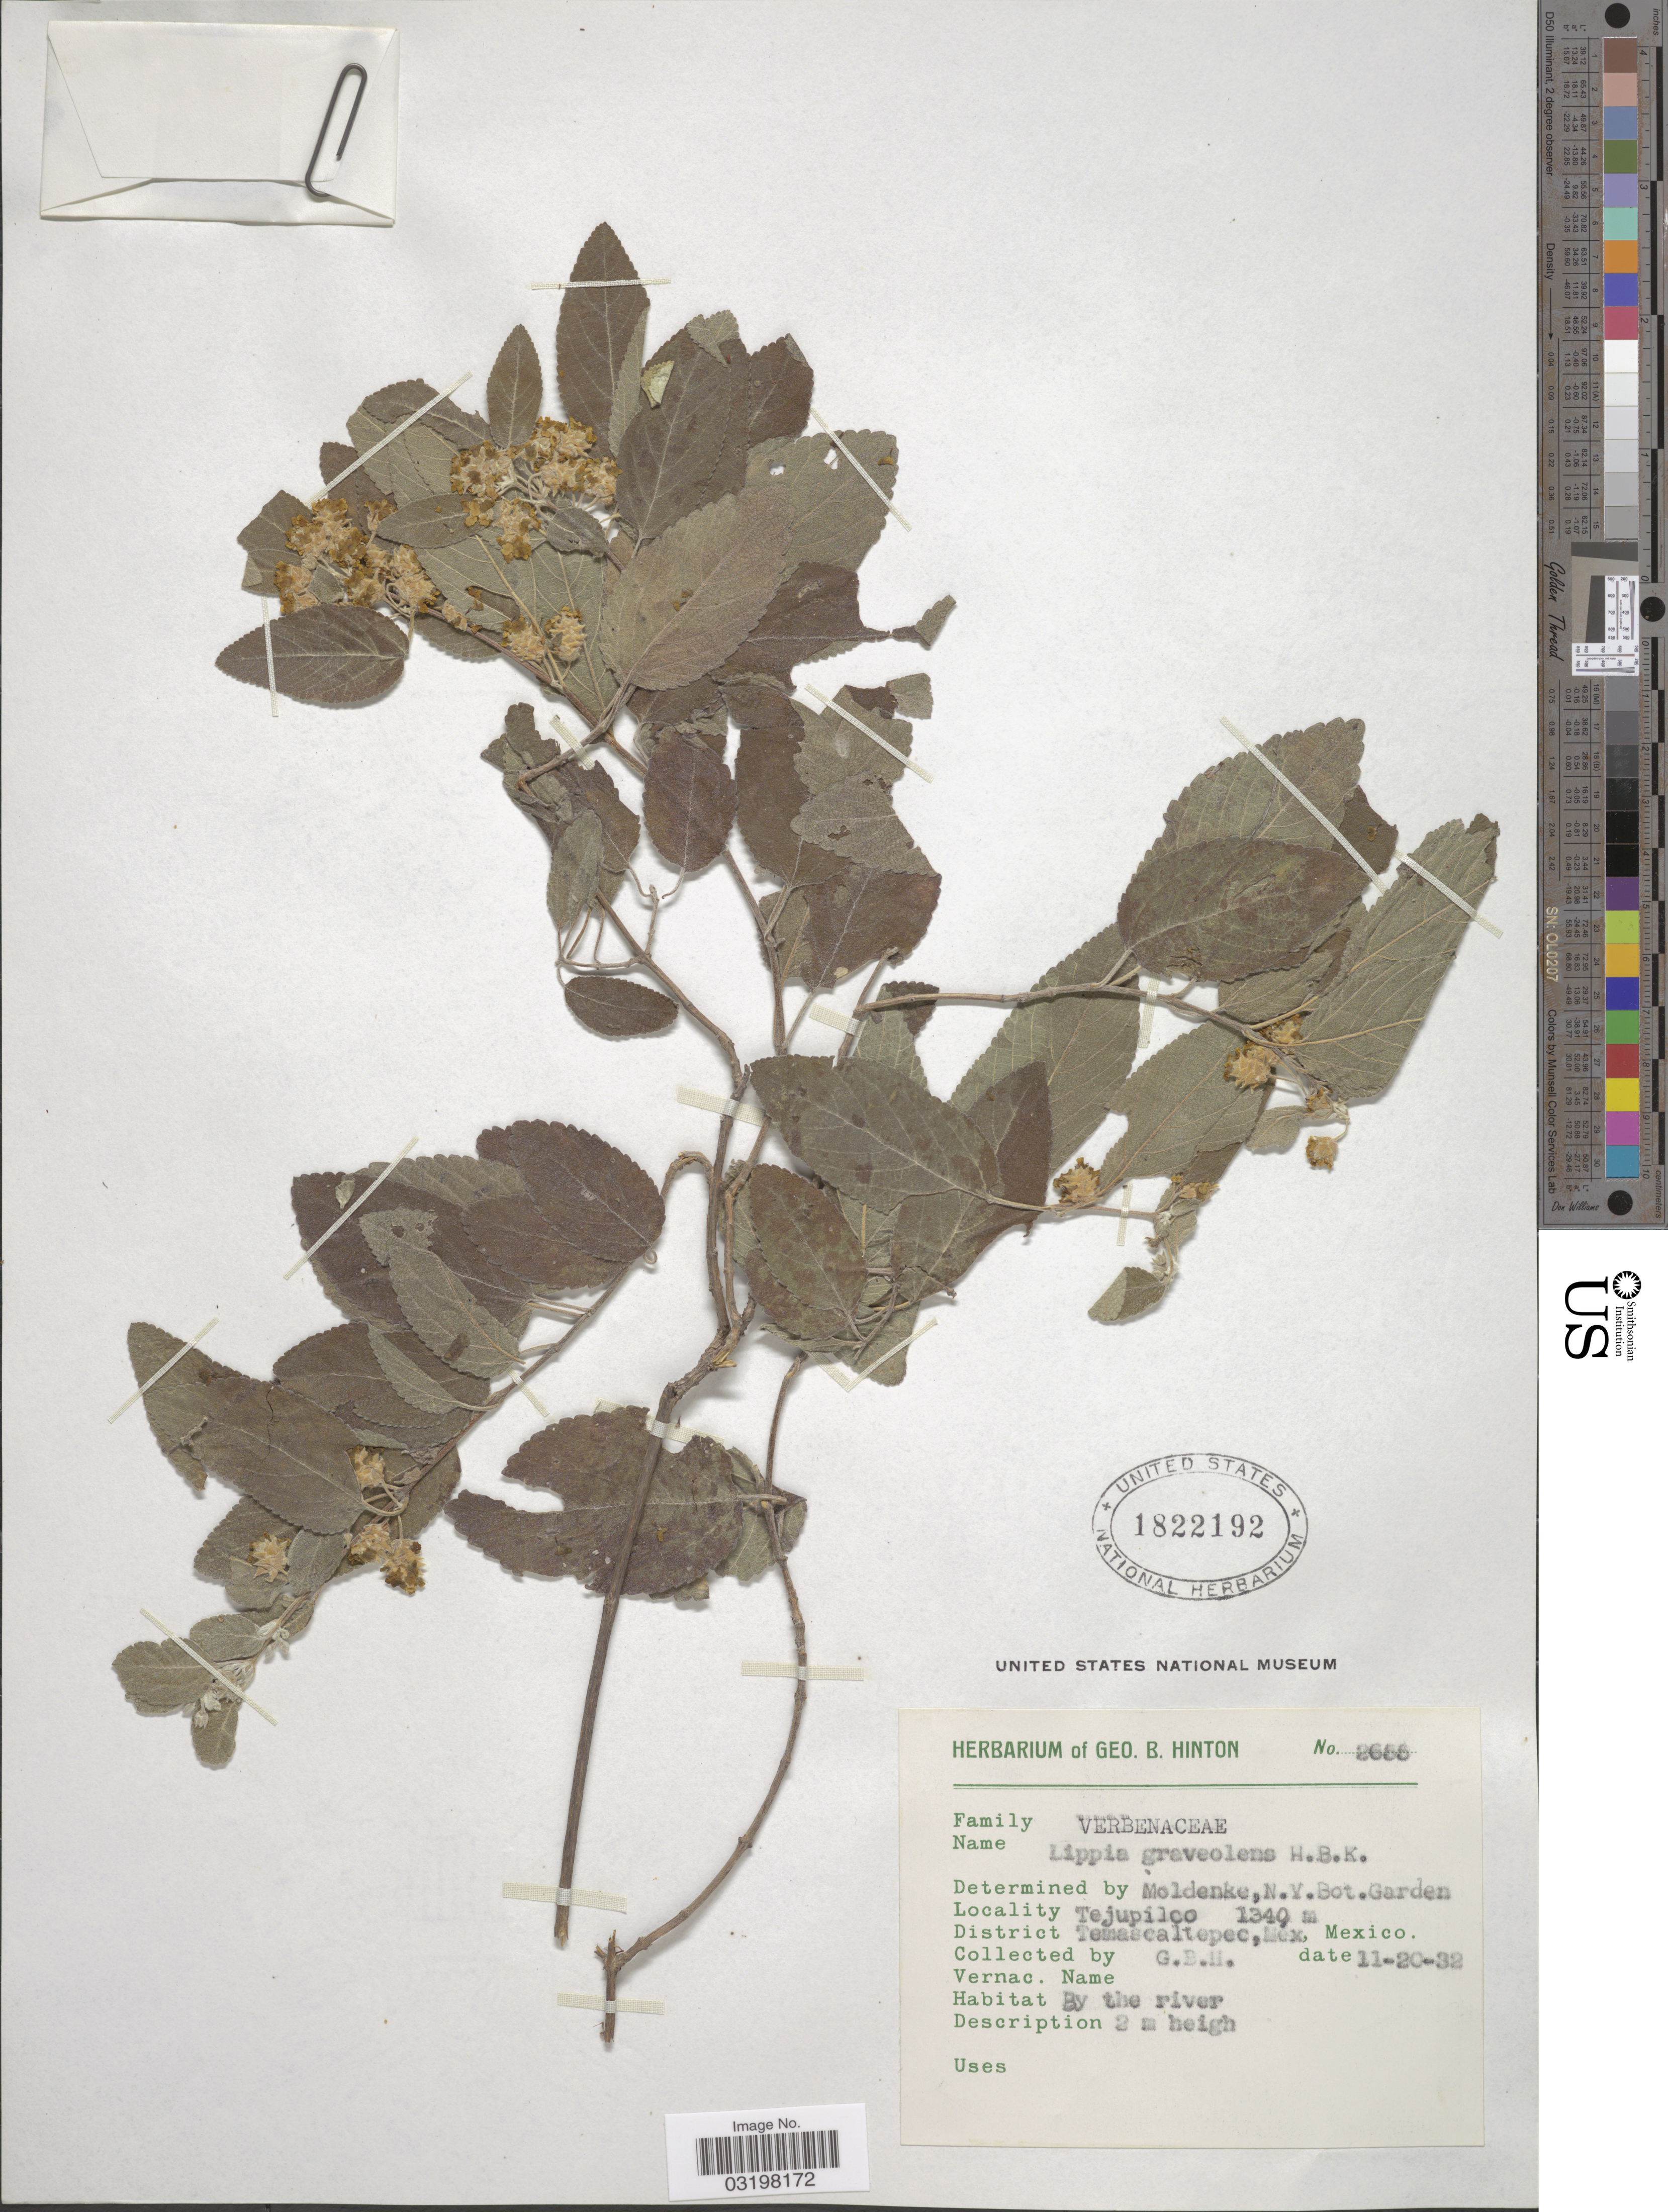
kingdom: Plantae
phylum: Tracheophyta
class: Magnoliopsida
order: Lamiales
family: Verbenaceae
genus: Lippia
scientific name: Lippia graveolens f. graveolens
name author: Kunth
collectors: G. B. Hinton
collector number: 2658*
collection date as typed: Transcribed d/m/y: 20/11/32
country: Mexico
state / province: México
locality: Tejupilco. District Temascaltepec, Méx. By the river.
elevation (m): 1340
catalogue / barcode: US 1822192